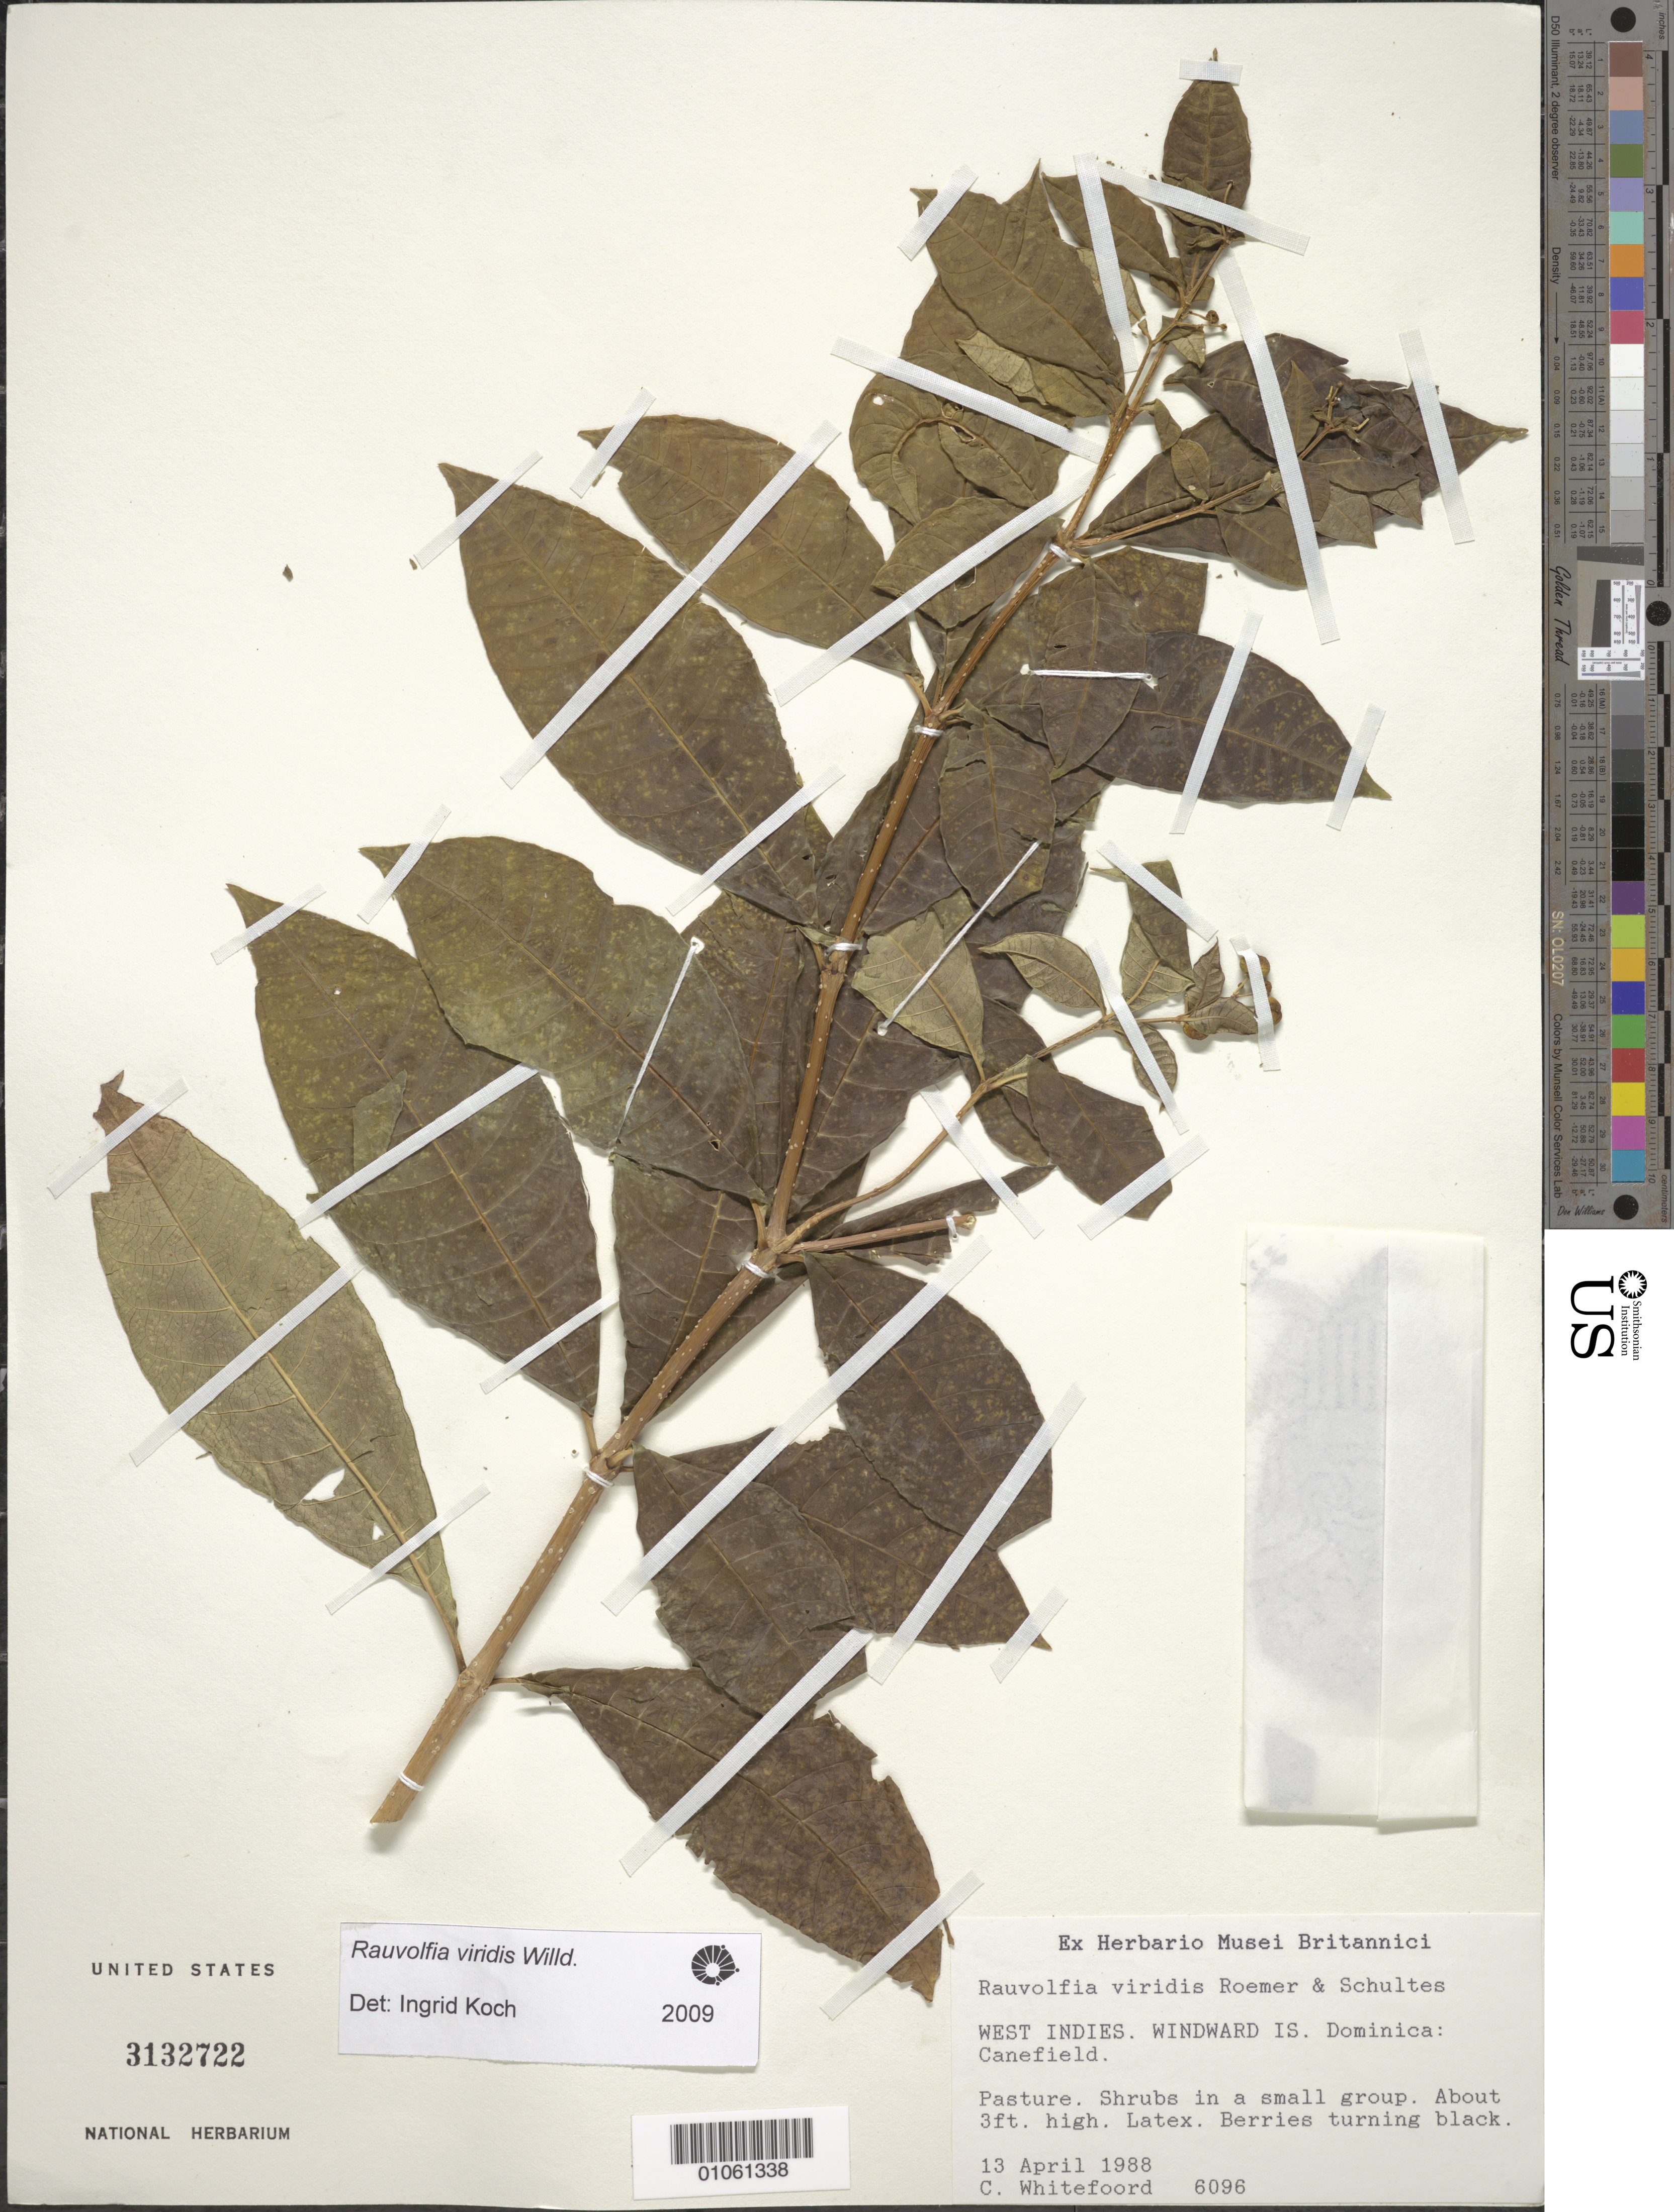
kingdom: Plantae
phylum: Tracheophyta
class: Magnoliopsida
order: Gentianales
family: Apocynaceae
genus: Rauvolfia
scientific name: Rauvolfia viridis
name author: Willd. ex Roem. & Schult.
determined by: Koch, I.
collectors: C. Whitefoord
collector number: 6096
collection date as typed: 13 Apr 1988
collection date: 1988-04-13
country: Dominica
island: Dominica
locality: Canefield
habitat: Pasture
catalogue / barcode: US 3132722